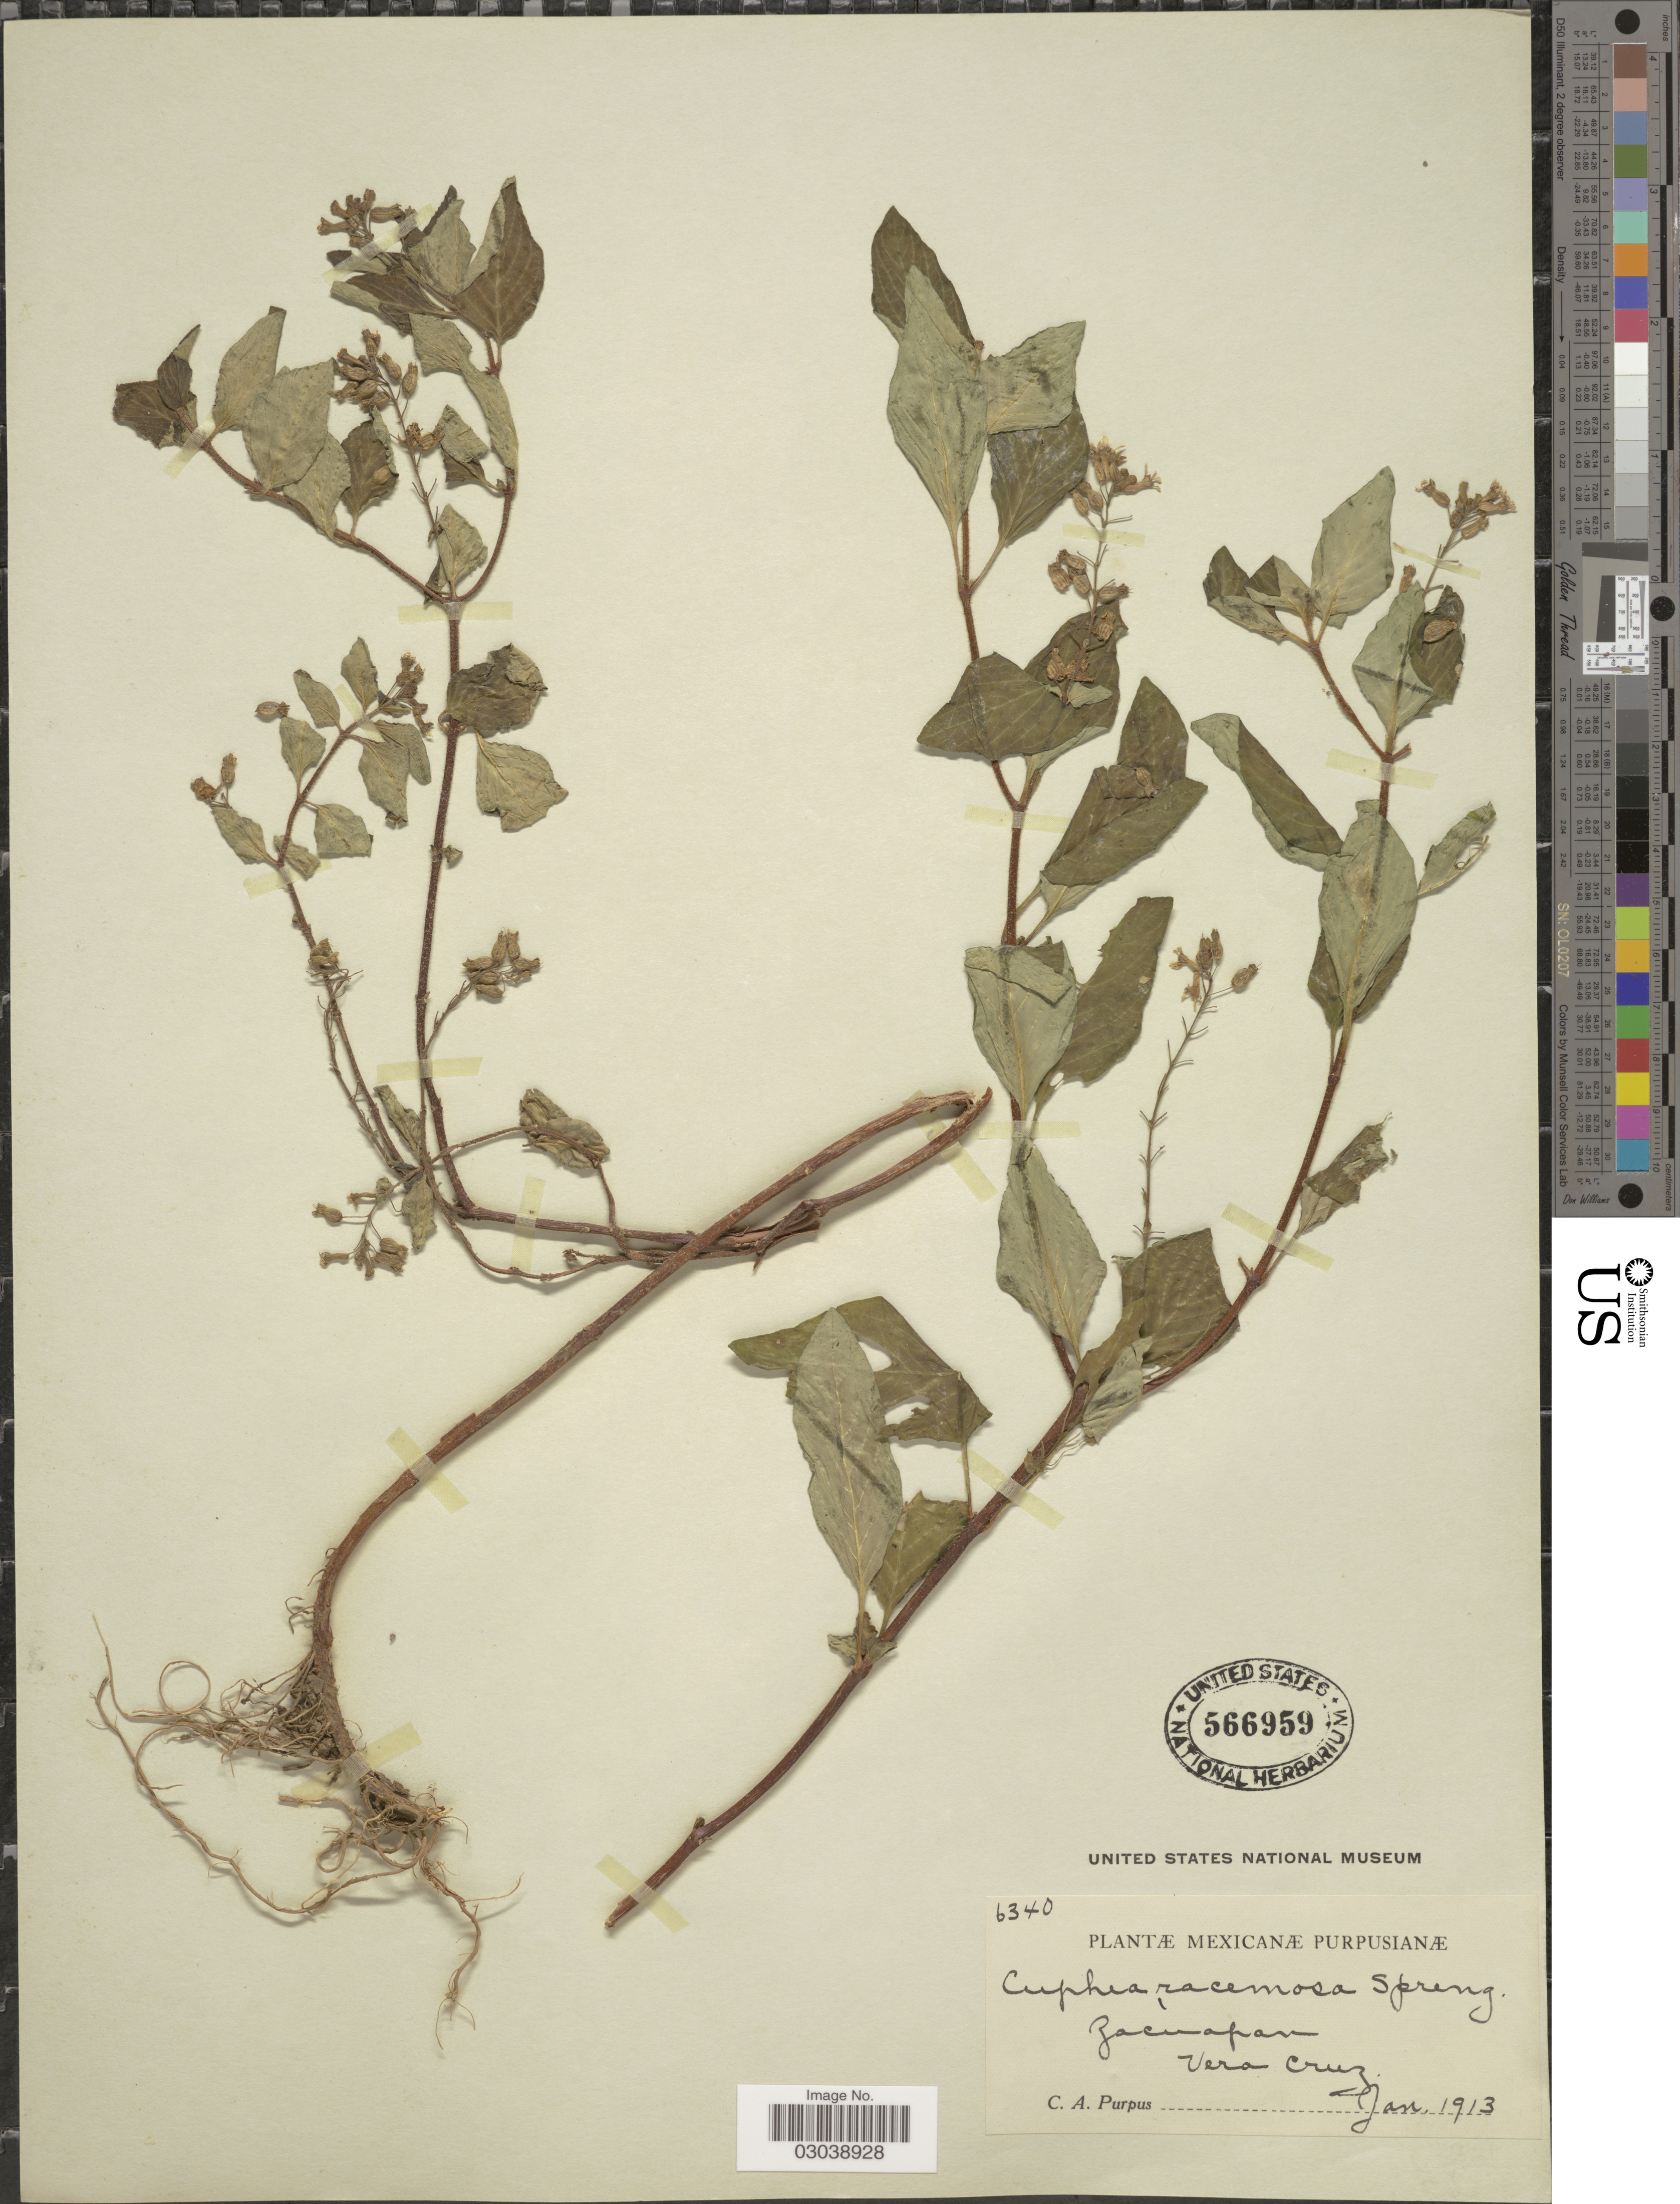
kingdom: Plantae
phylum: Tracheophyta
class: Magnoliopsida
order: Myrtales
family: Lythraceae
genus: Cuphea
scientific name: Cuphea racemosa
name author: (L. f.) Spreng.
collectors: C. A. Purpus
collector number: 6340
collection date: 1913-01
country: Mexico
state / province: Veracruz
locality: Zacuapan, Vera Cruz.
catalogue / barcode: US 566959